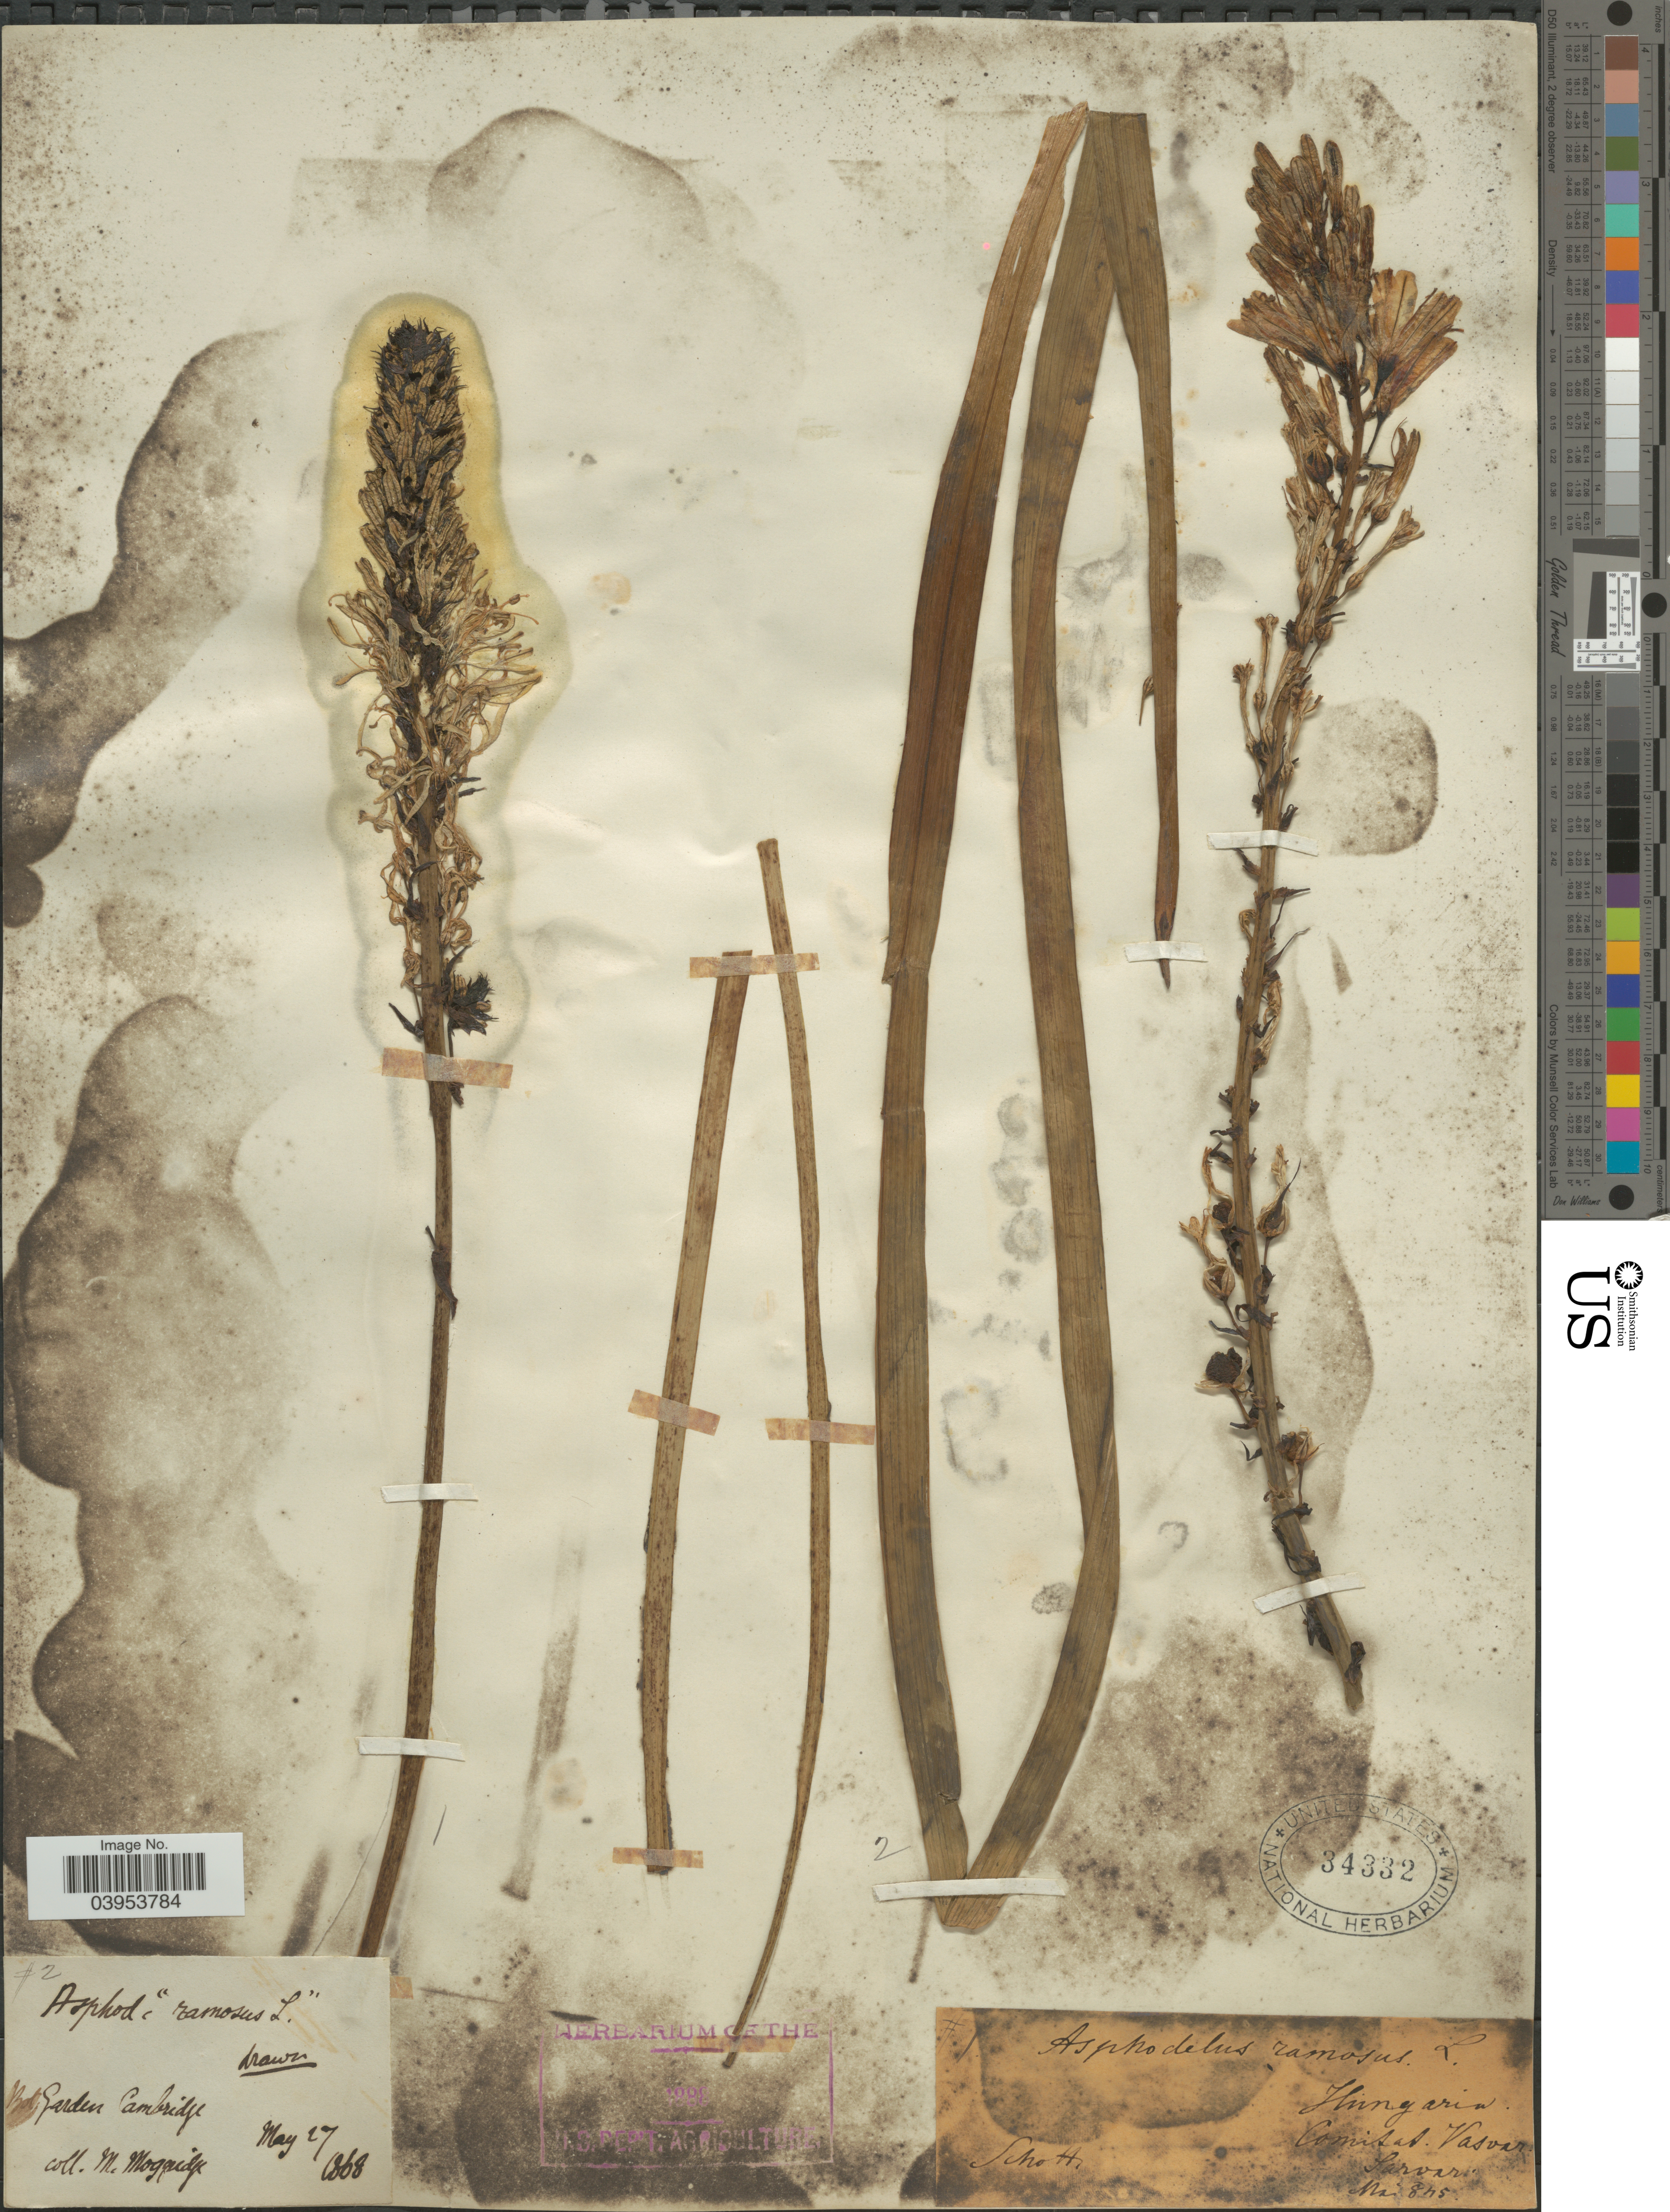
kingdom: Plantae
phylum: Tracheophyta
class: Liliopsida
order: Asparagales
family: Asphodelaceae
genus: Asphodelus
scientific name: Asphodelus ramosus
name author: L.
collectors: M. Moggridge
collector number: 2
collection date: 1868-05-27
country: United Kingdom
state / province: England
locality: Bo. Garden Cambridge.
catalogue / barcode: US 34332-2